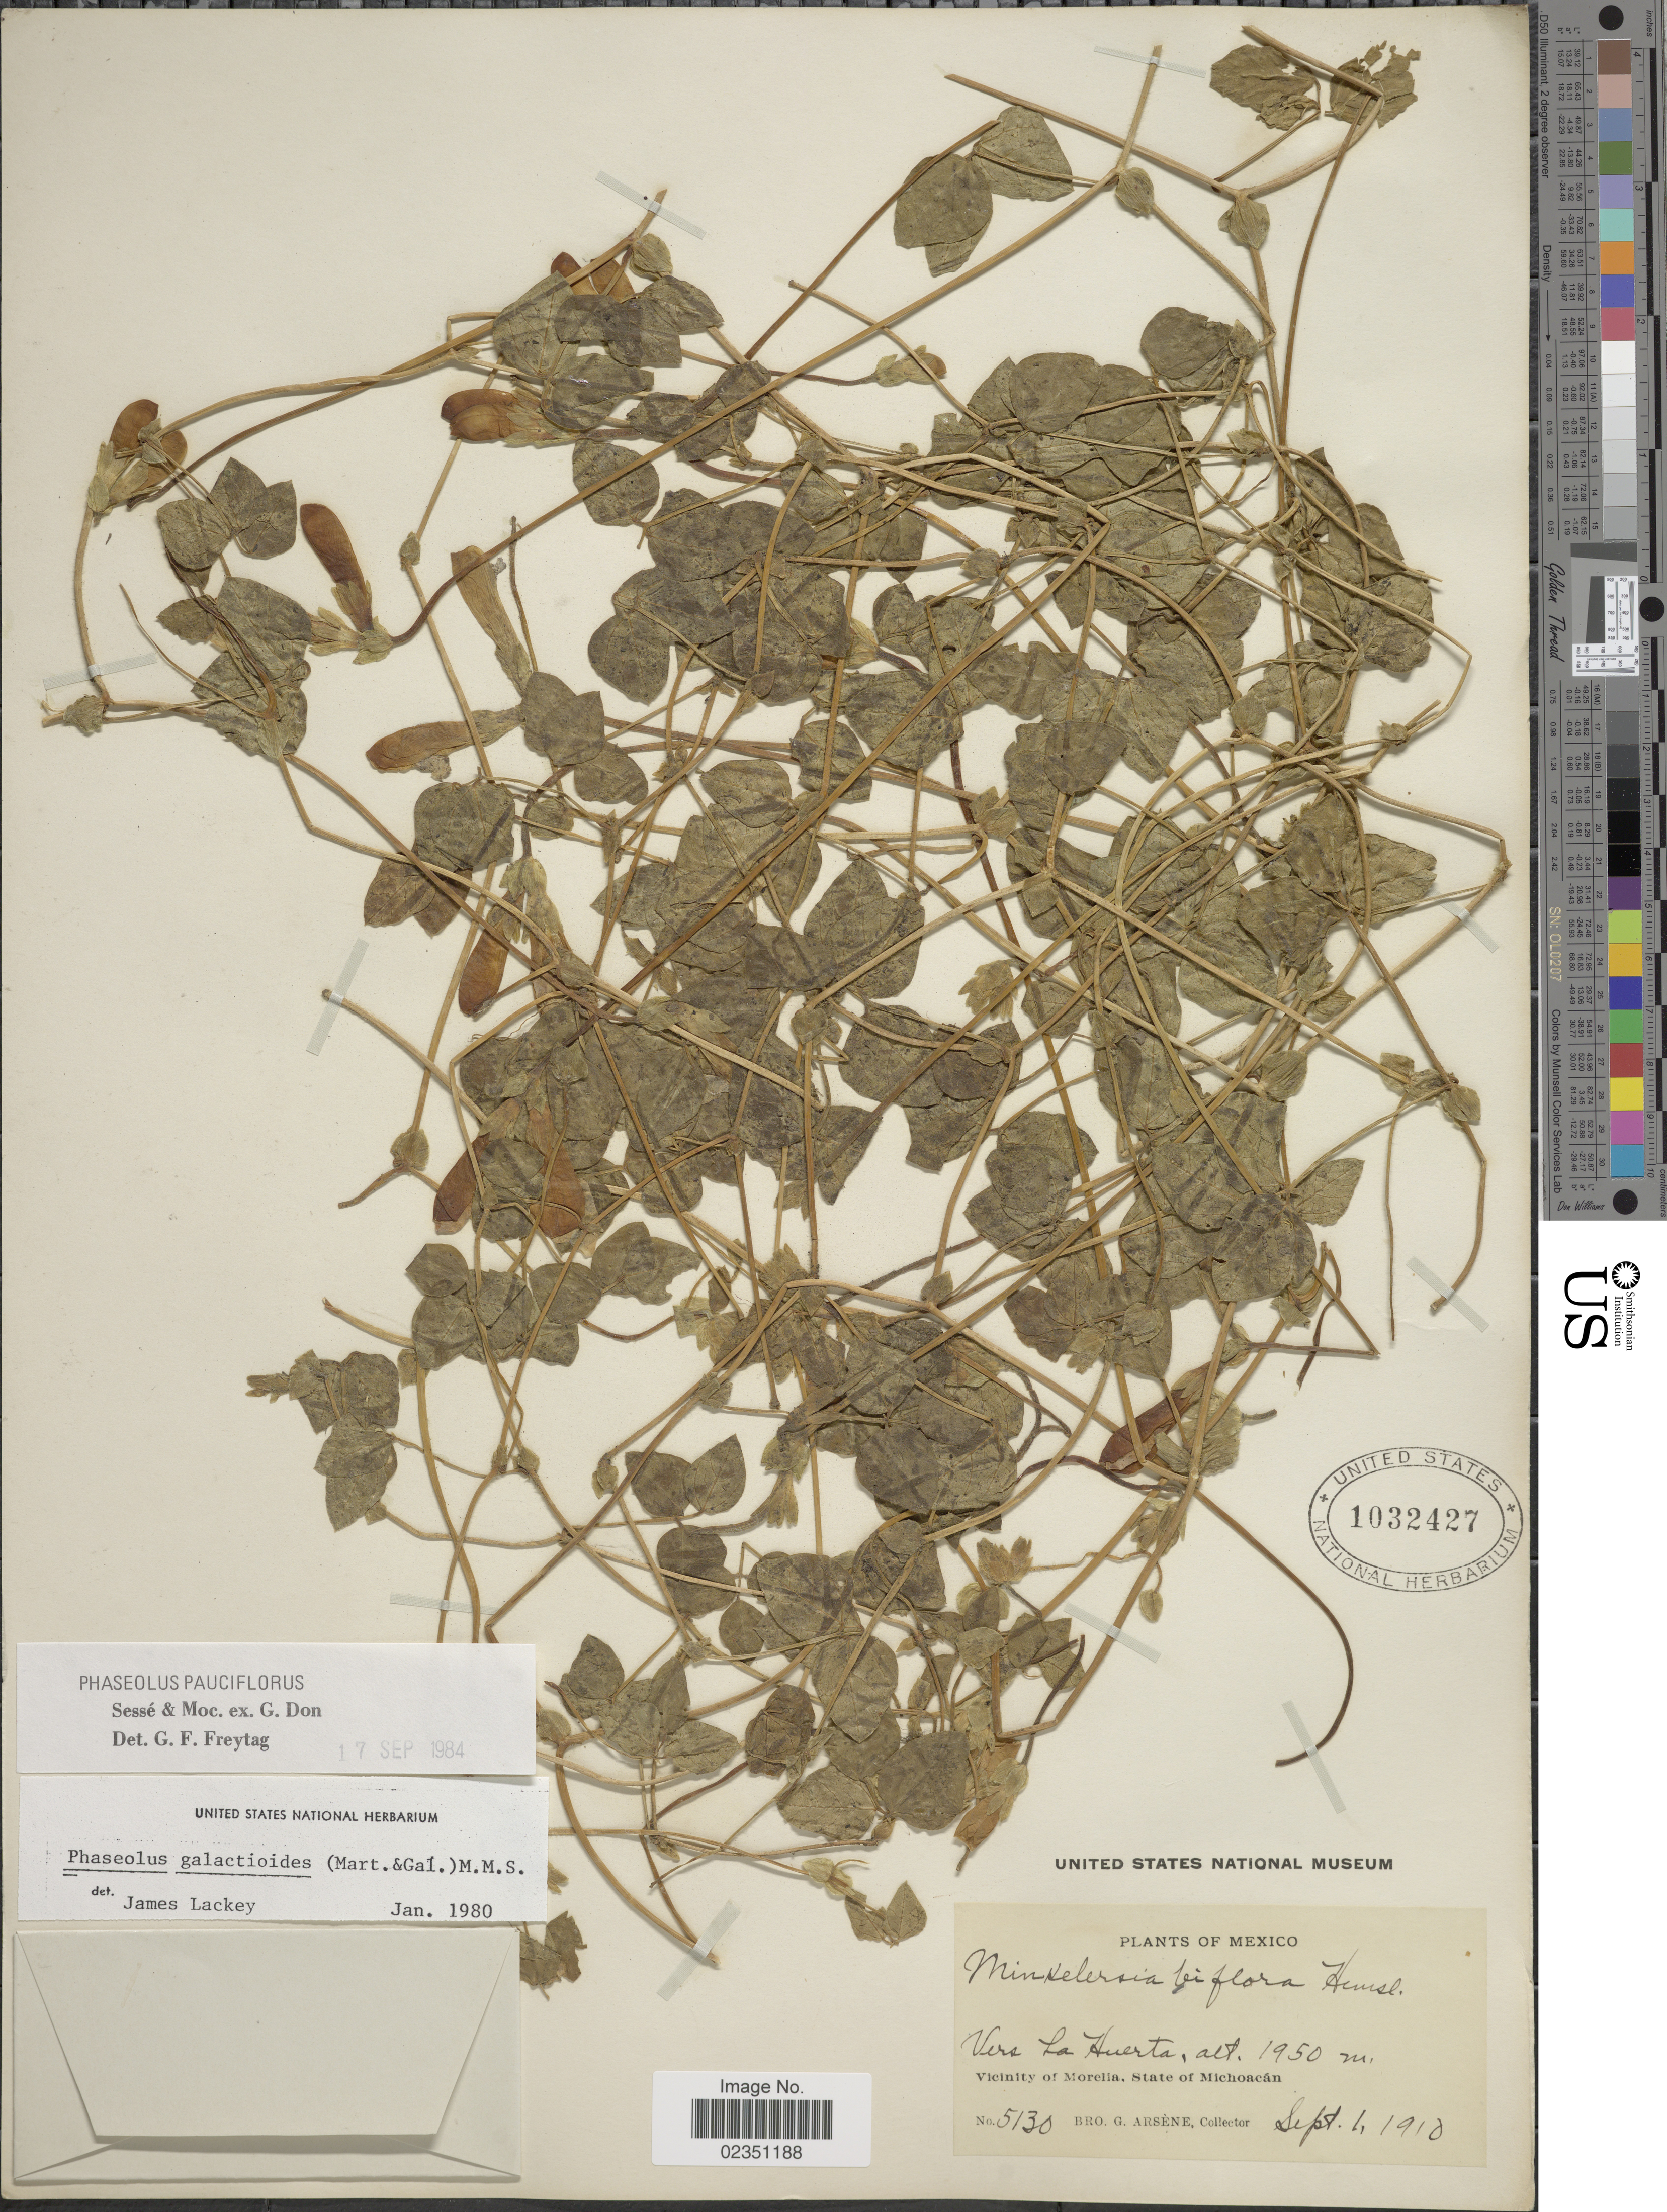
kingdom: Plantae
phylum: Tracheophyta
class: Magnoliopsida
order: Fabales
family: Fabaceae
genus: Phaseolus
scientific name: Phaseolus pauciflorus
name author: Sessé & Moc. ex G. Don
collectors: Bro. G. Arsène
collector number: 5130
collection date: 1910-09-01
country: Mexico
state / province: Michoacán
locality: Vers La Huerta. Vicinity of Morelia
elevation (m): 1950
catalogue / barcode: US 1032427